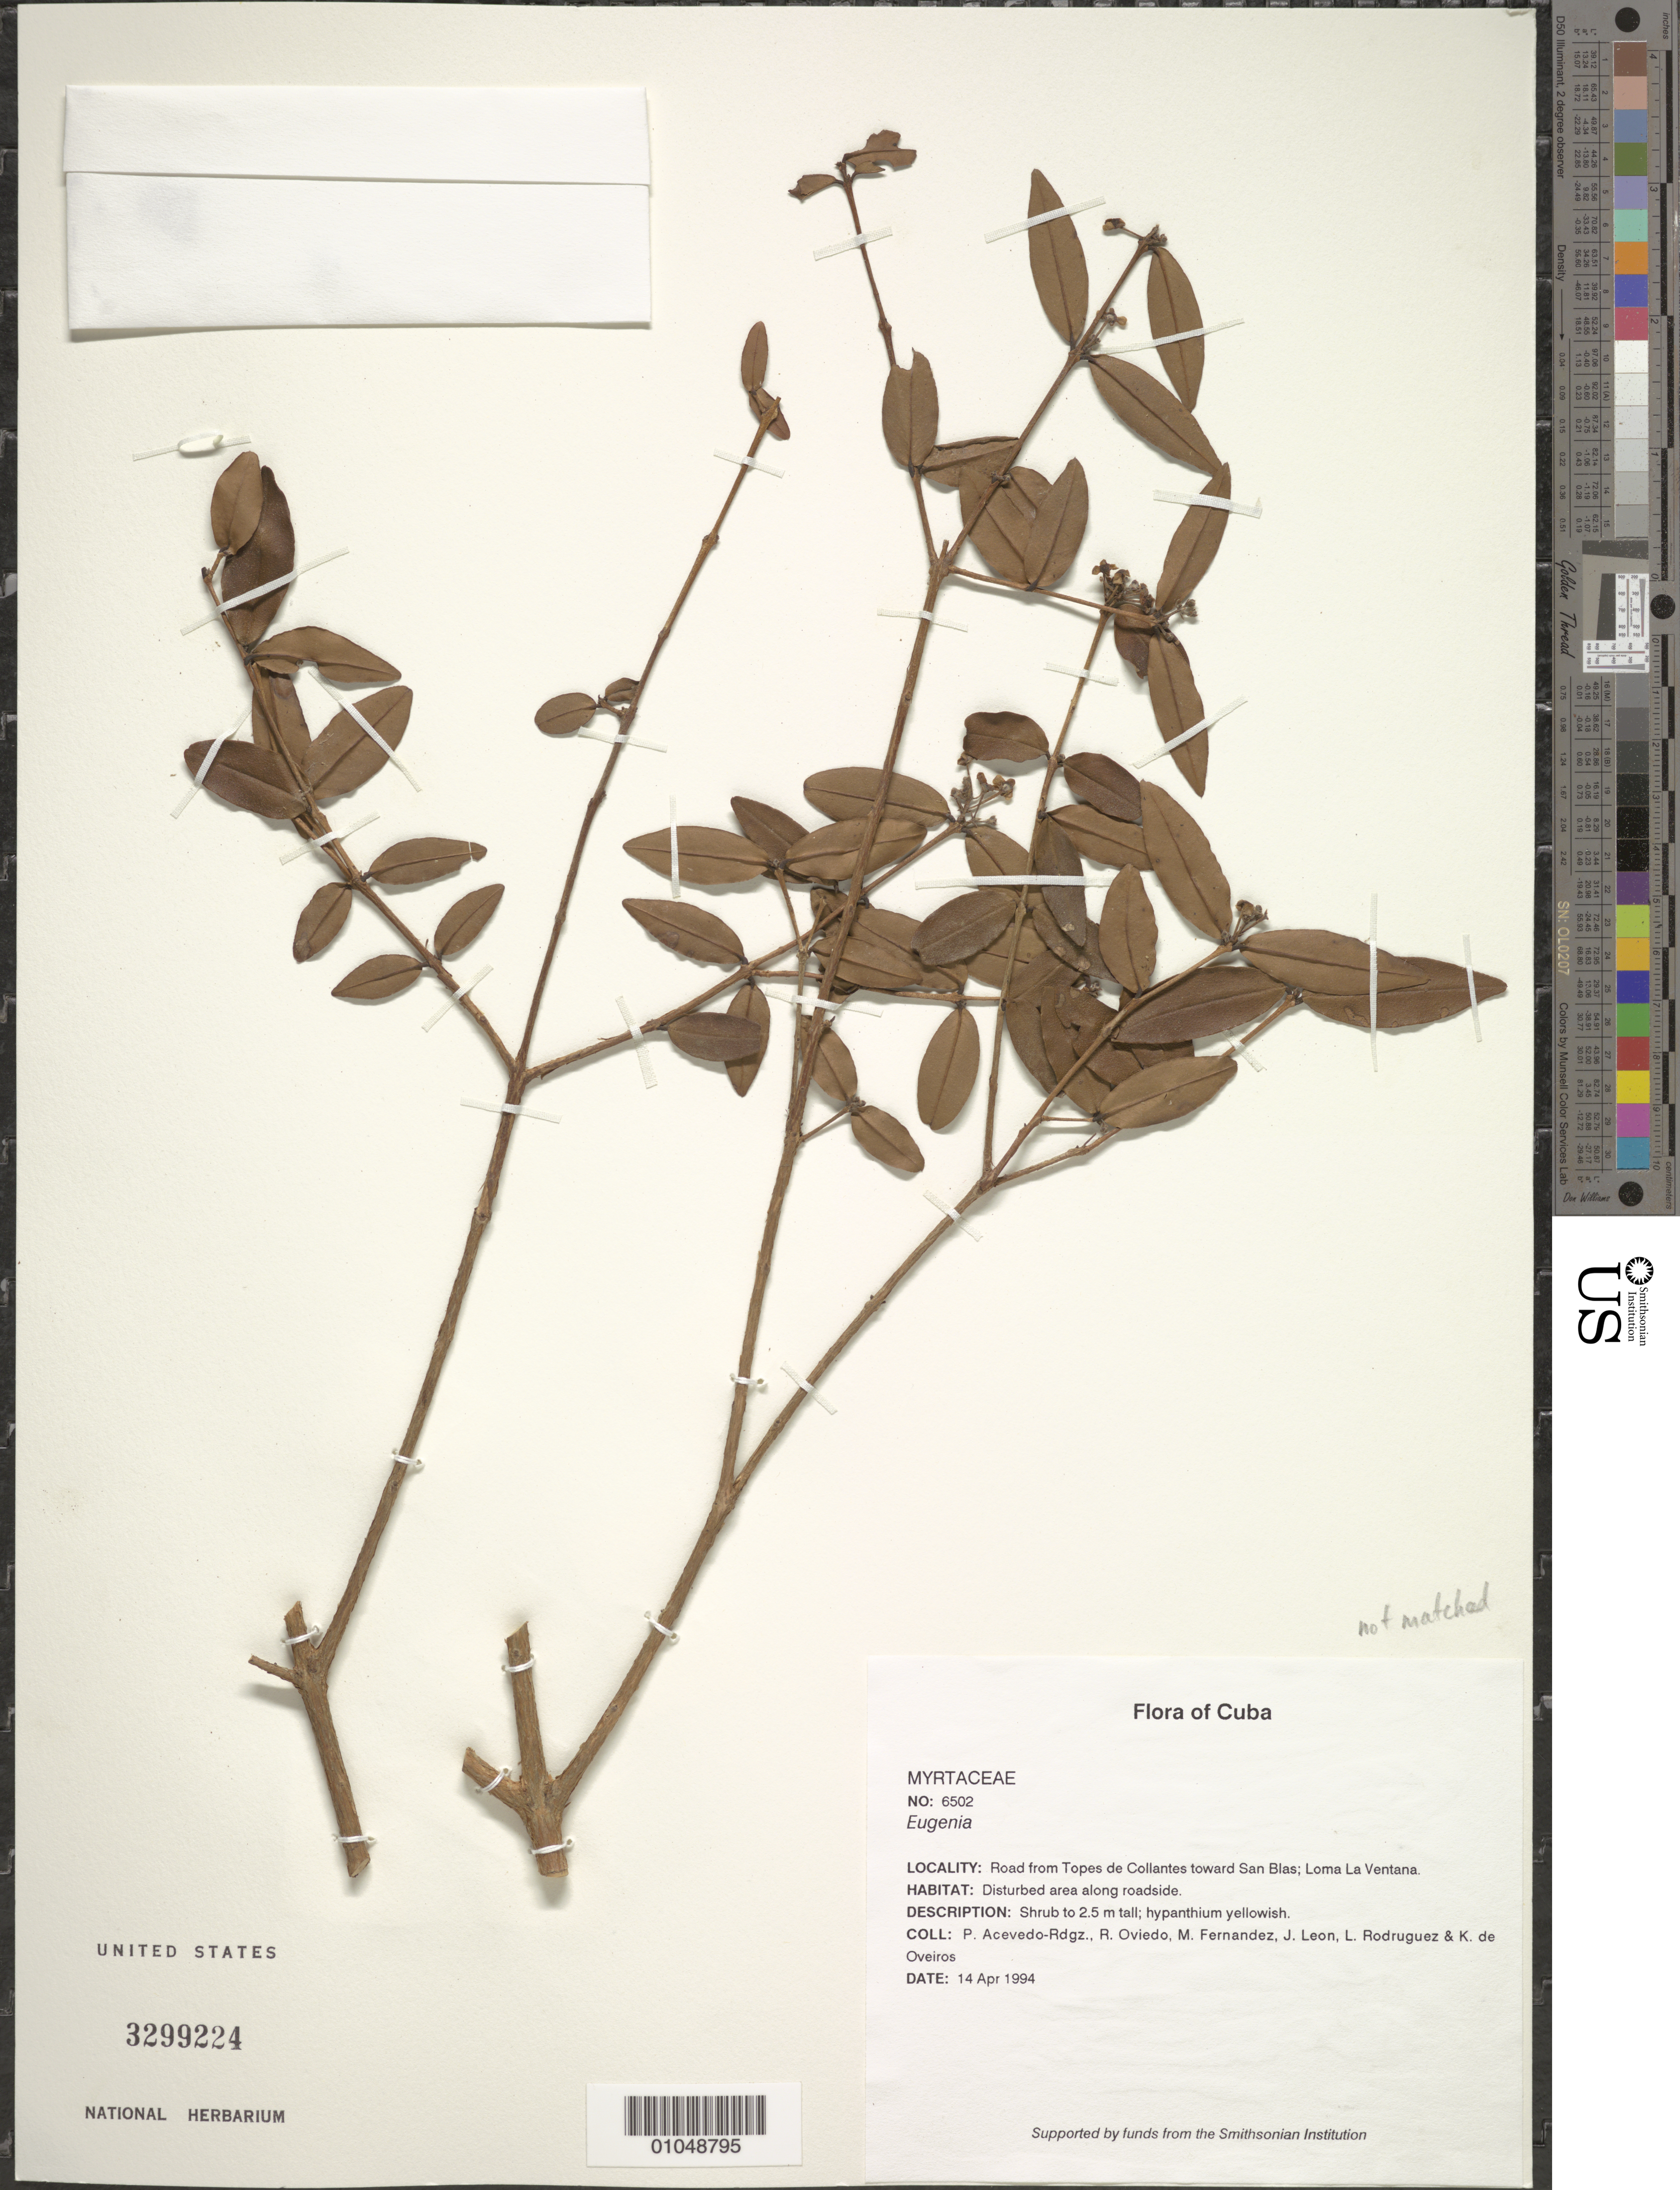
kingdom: Plantae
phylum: Tracheophyta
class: Magnoliopsida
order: Myrtales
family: Myrtaceae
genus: Eugenia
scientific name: Eugenia sp.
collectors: P. Acevedo-Rodr., R. Oviedo, M. Fernández, J. León, L. Rodriguez & K. De Queiroz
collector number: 6502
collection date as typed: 14 Apr 1994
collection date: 1994-04-14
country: Cuba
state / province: Cienfuegos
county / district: Municipio de Cumanayagua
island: Cuba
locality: Road from Topes de Collantes toward San Blas; Loma La Ventana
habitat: Disturbed area along roadside.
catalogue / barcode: US 3299224